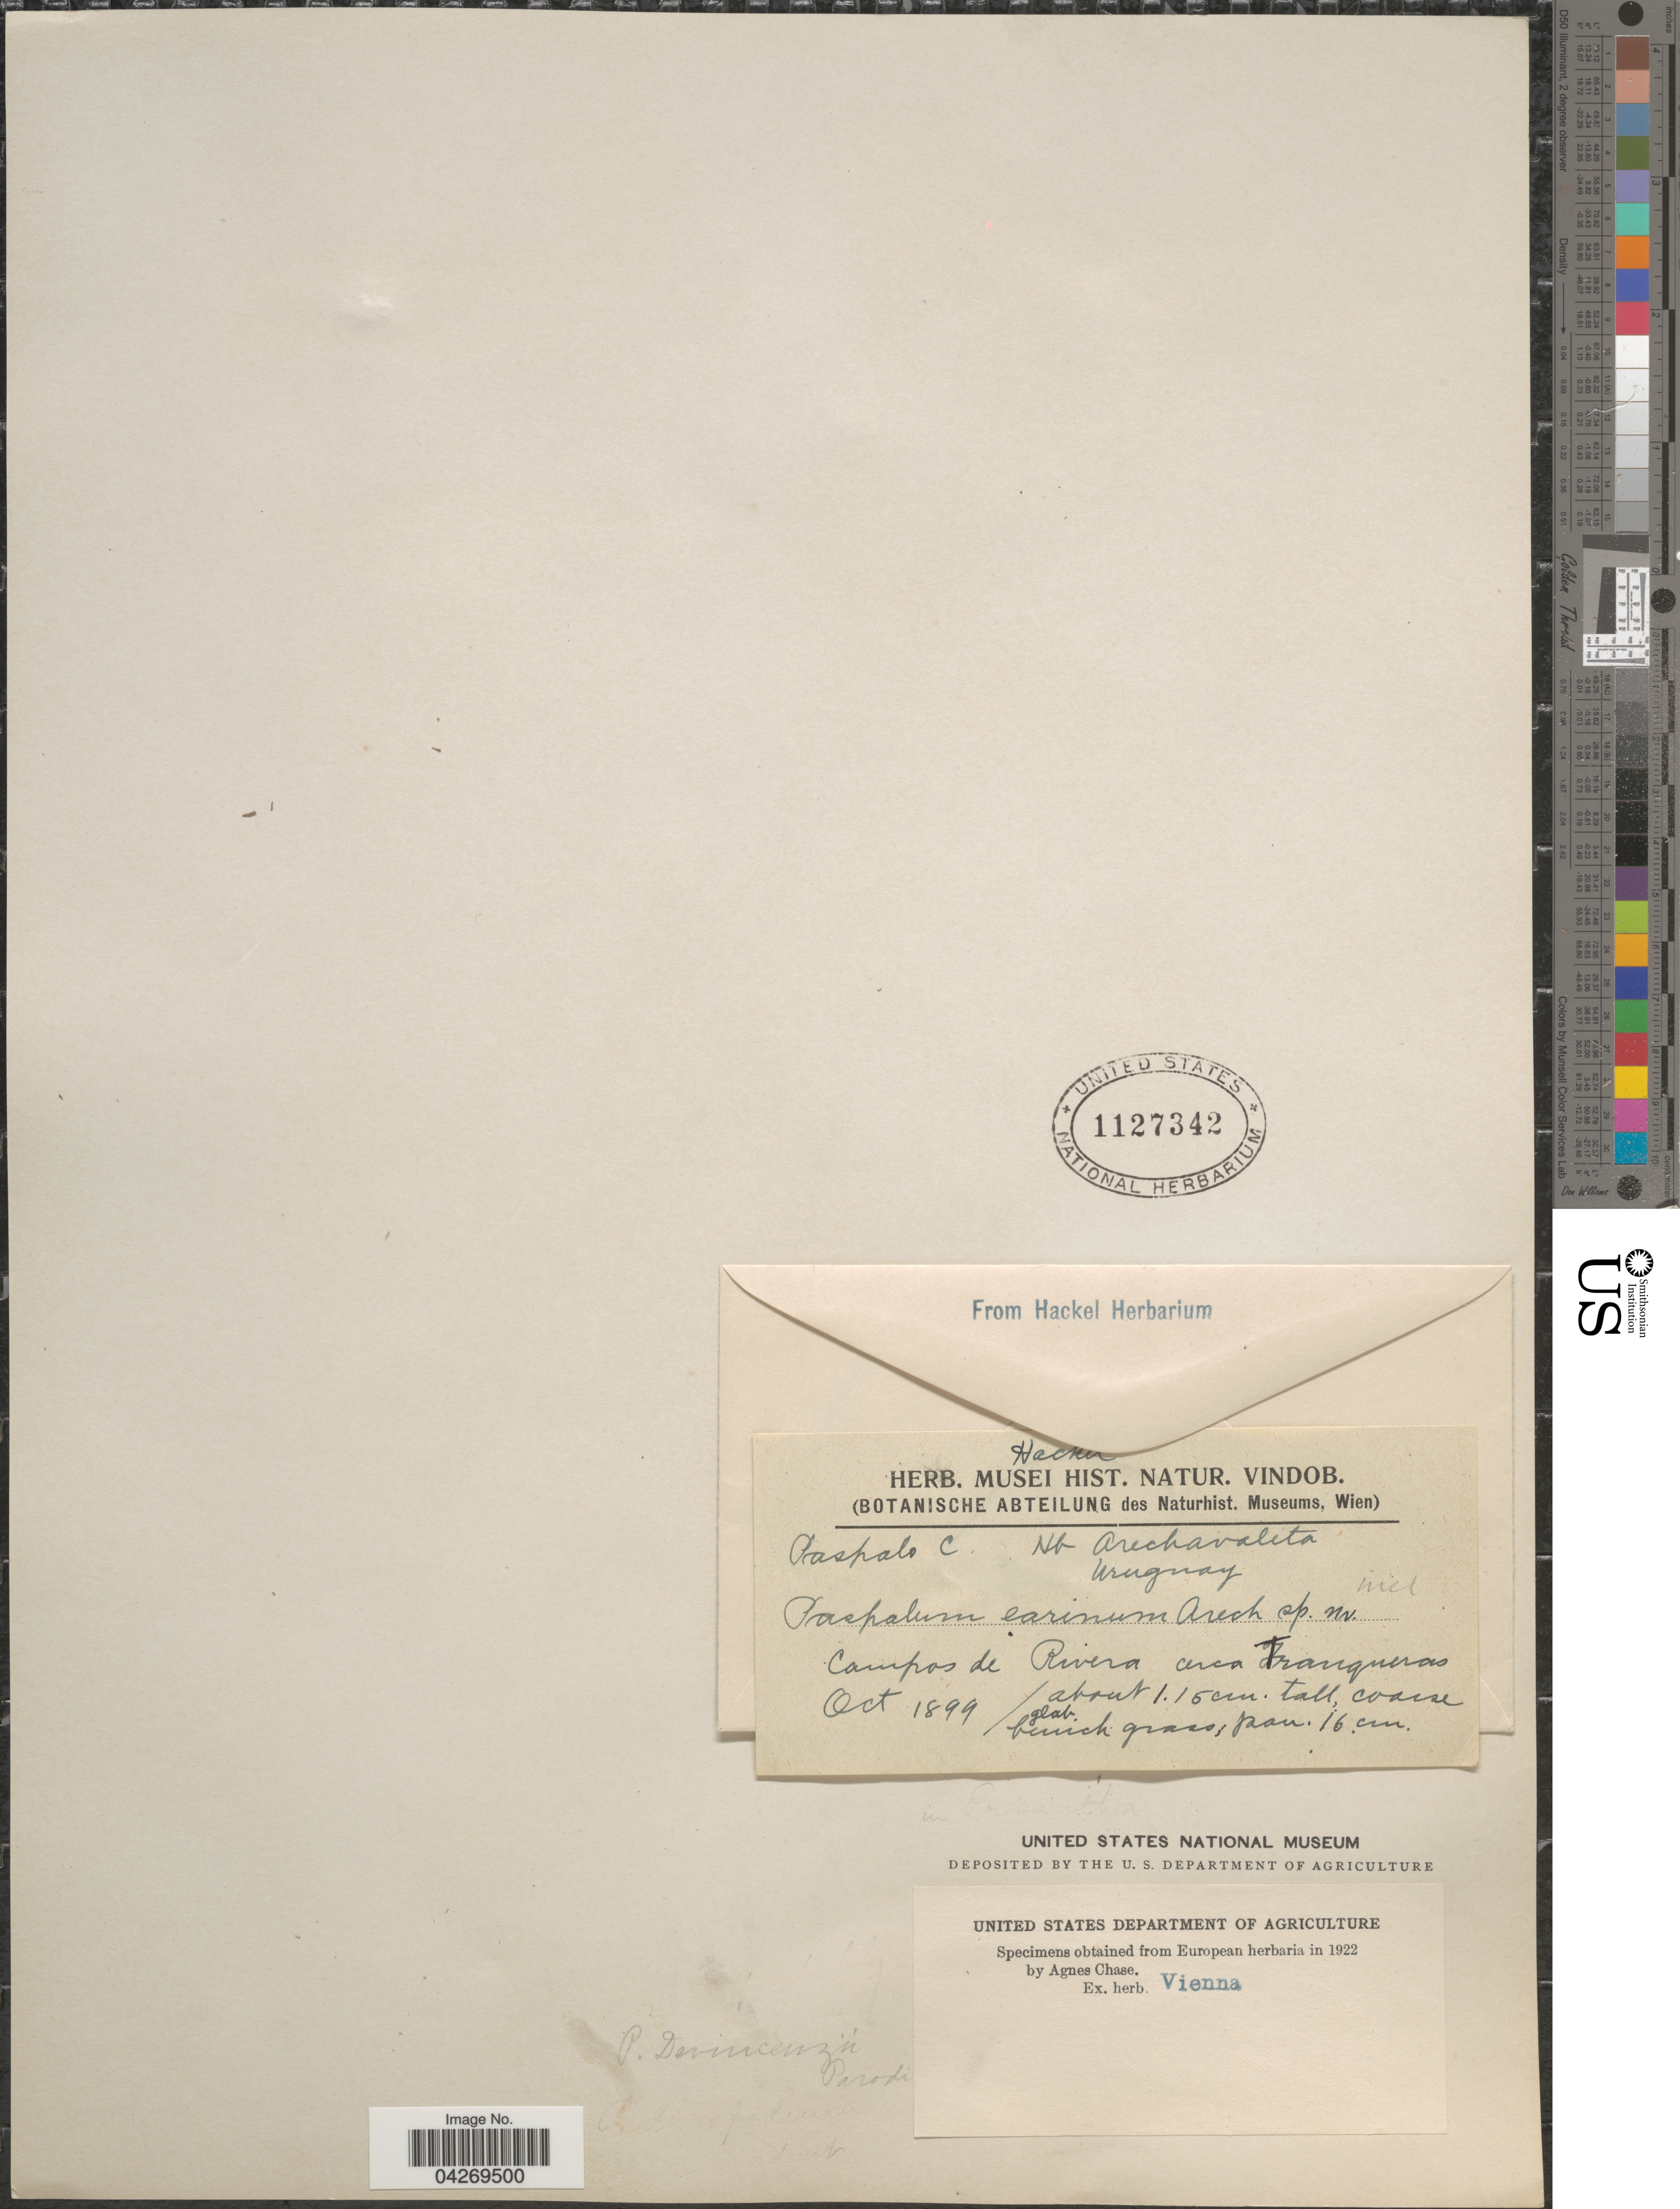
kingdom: Plantae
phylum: Tracheophyta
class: Liliopsida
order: Poales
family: Poaceae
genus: Paspalum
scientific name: Paspalum durifolium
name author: Mez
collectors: ex herb. Arechavaleta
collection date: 1899-10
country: Uruguay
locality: Campos de Rivera cerca Tranqueras.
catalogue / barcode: US 1127342